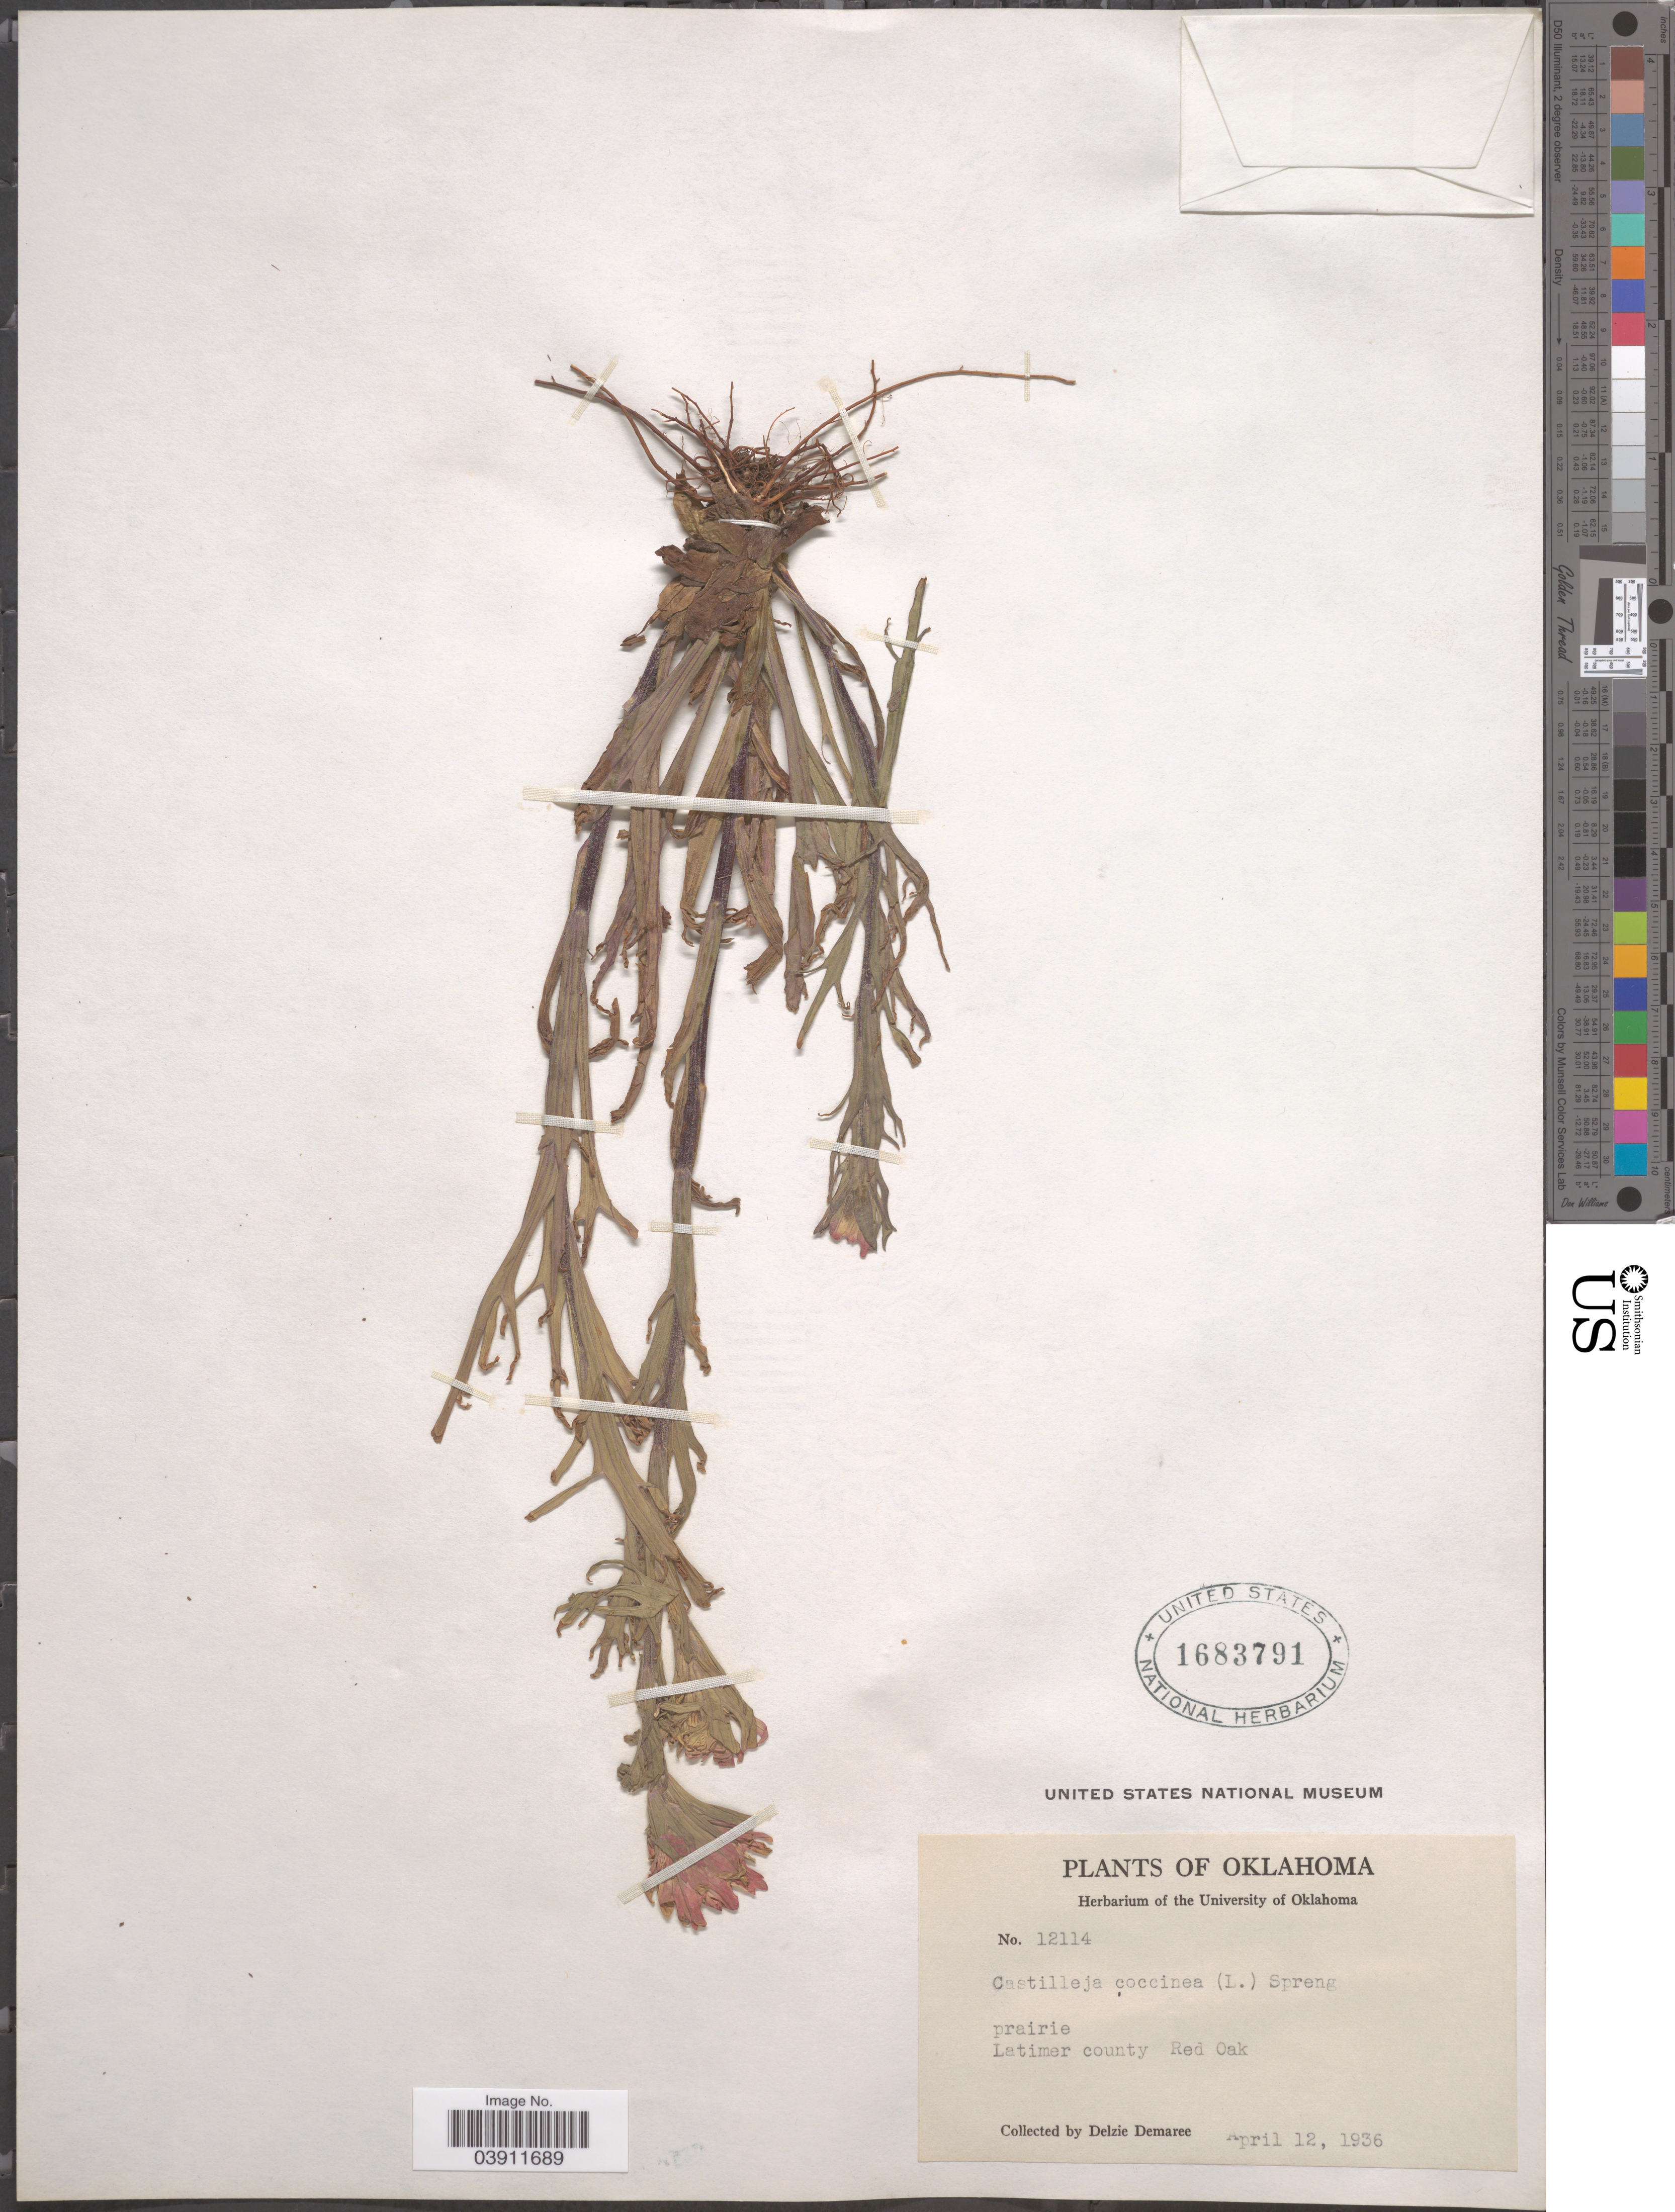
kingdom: Plantae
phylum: Tracheophyta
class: Magnoliopsida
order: Lamiales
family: Orobanchaceae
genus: Castilleja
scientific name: Castilleja coccinea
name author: (L.) Spreng.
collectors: D. Demaree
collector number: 12114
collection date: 1936-04-12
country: United States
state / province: Oklahoma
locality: Latimer county Red Oak.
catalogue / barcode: US 1683791